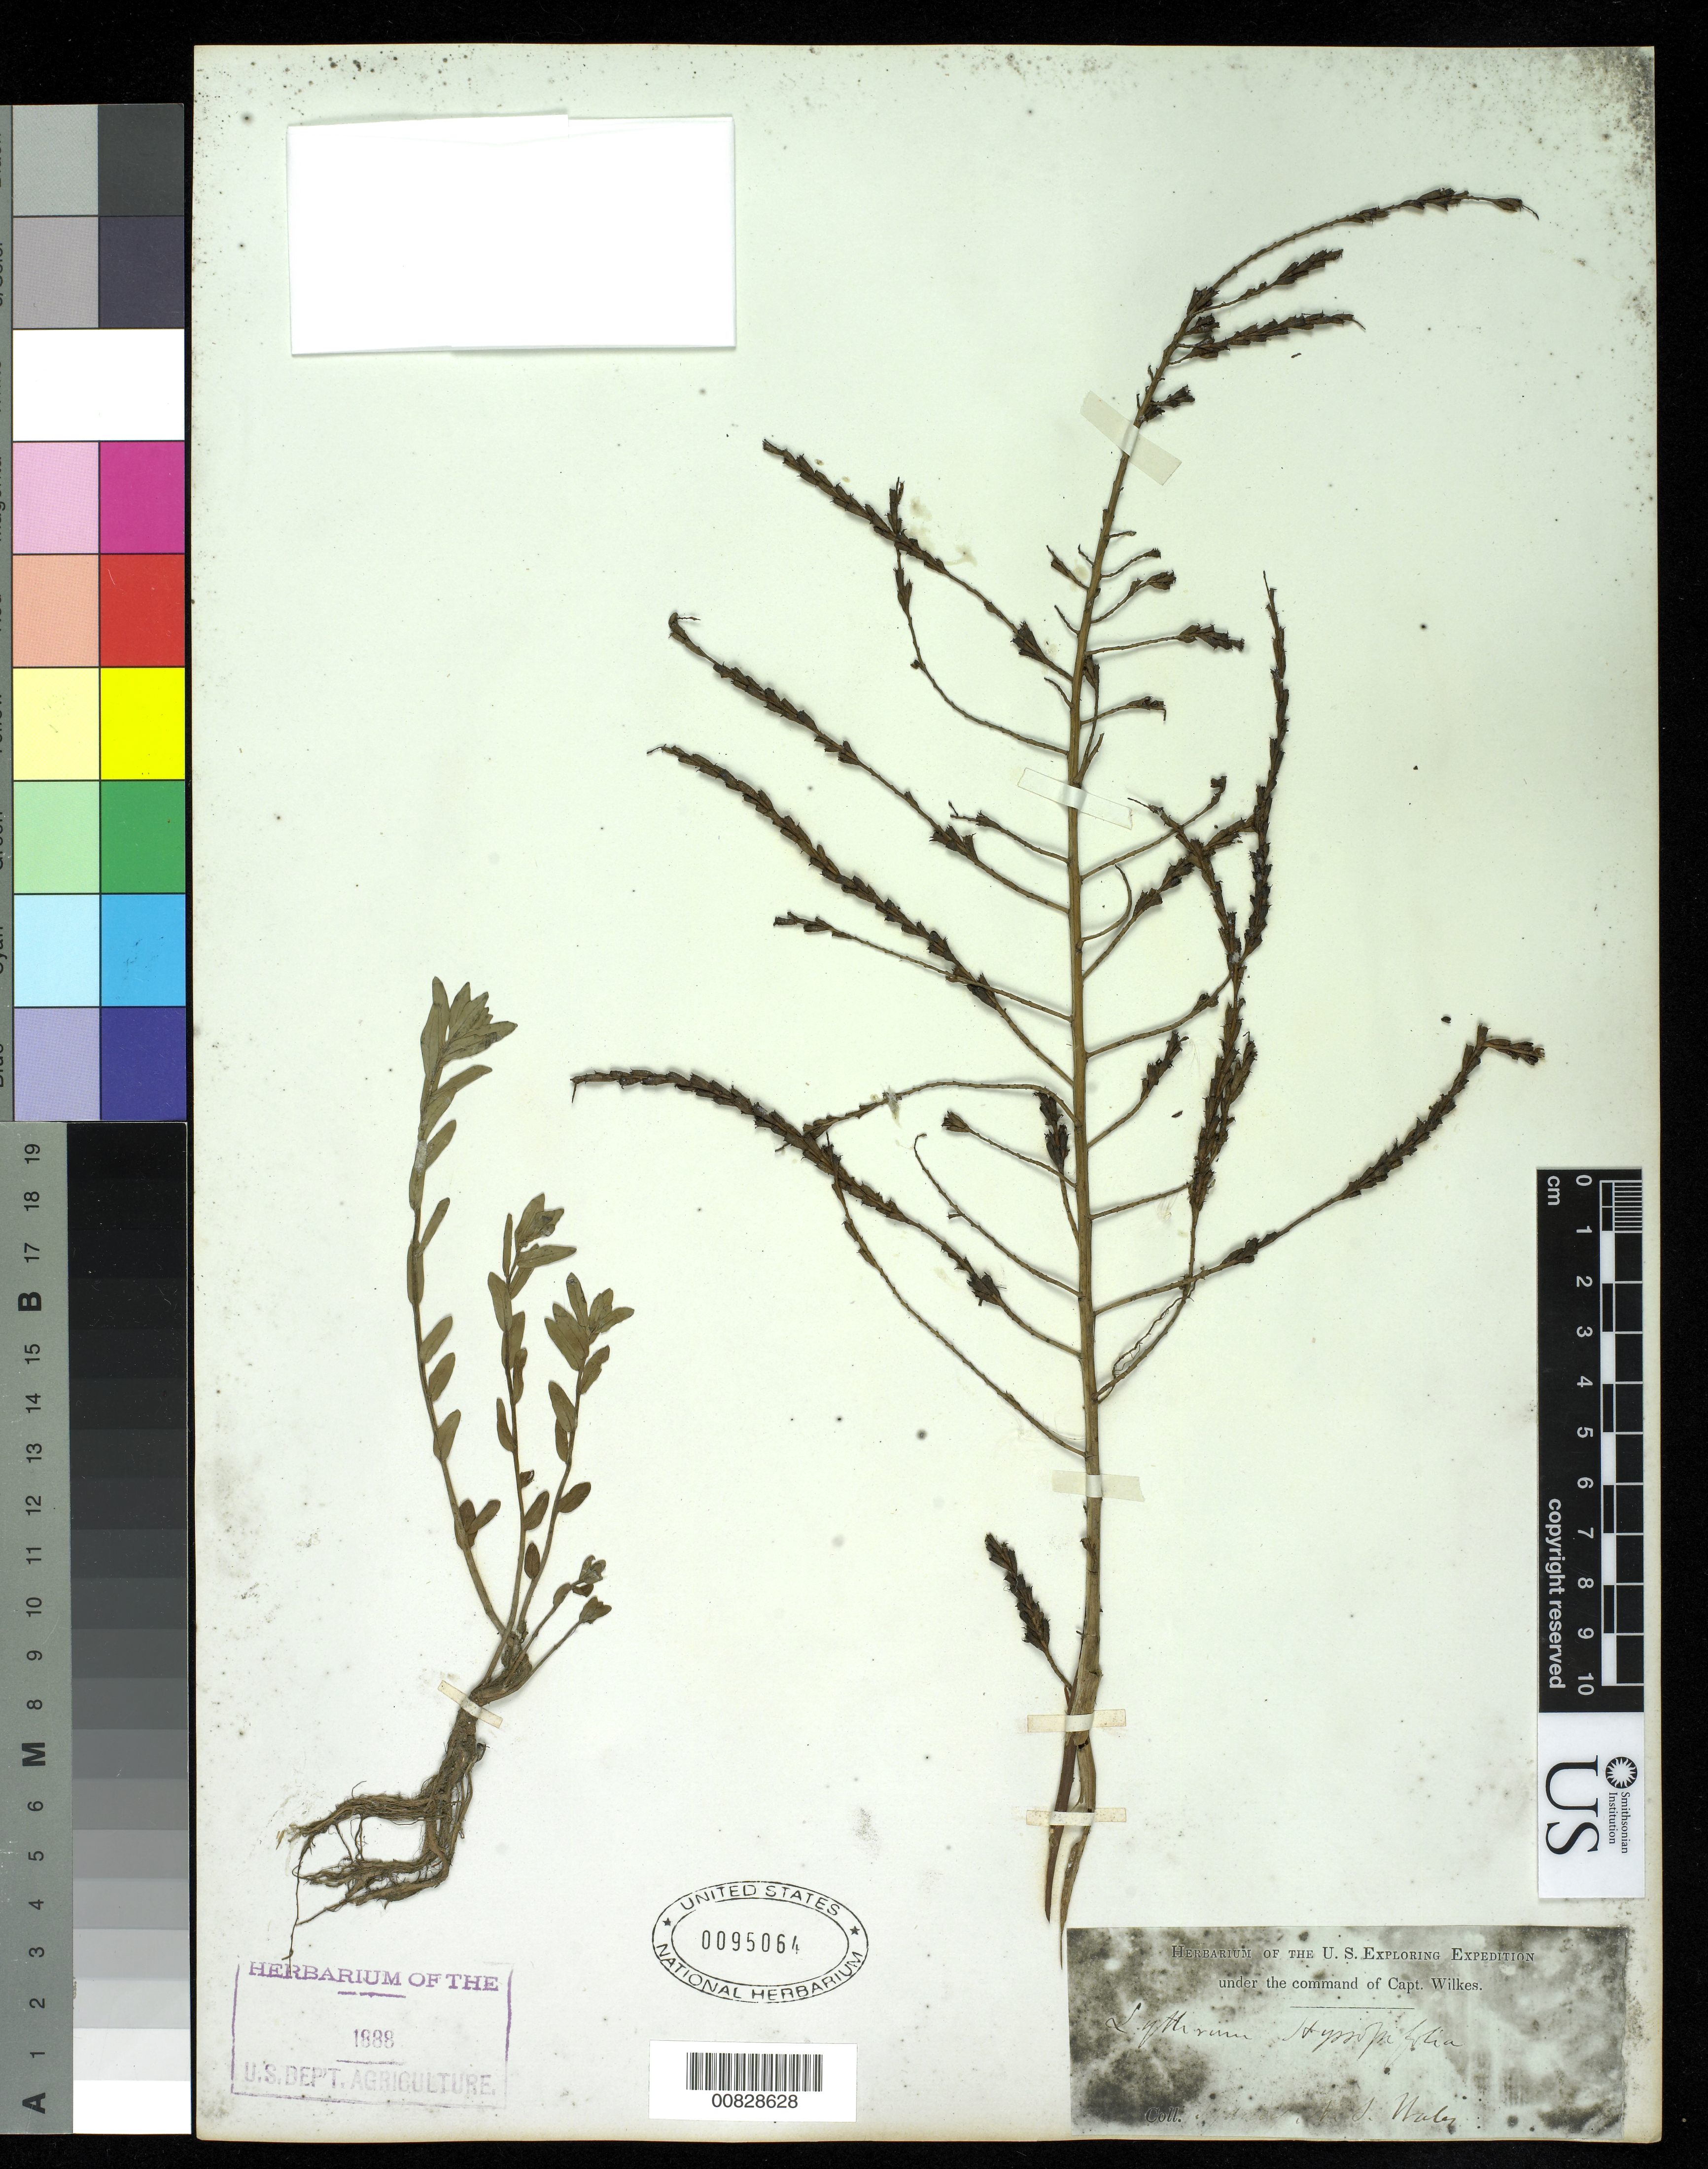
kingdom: Plantae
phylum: Tracheophyta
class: Magnoliopsida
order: Myrtales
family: Lythraceae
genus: Lythrum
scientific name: Lythrum hyssopifolia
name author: L.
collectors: Wilkes Explor. Exped.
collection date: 1838/1842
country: Australia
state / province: New South Wales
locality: Sydney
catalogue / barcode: US 95064